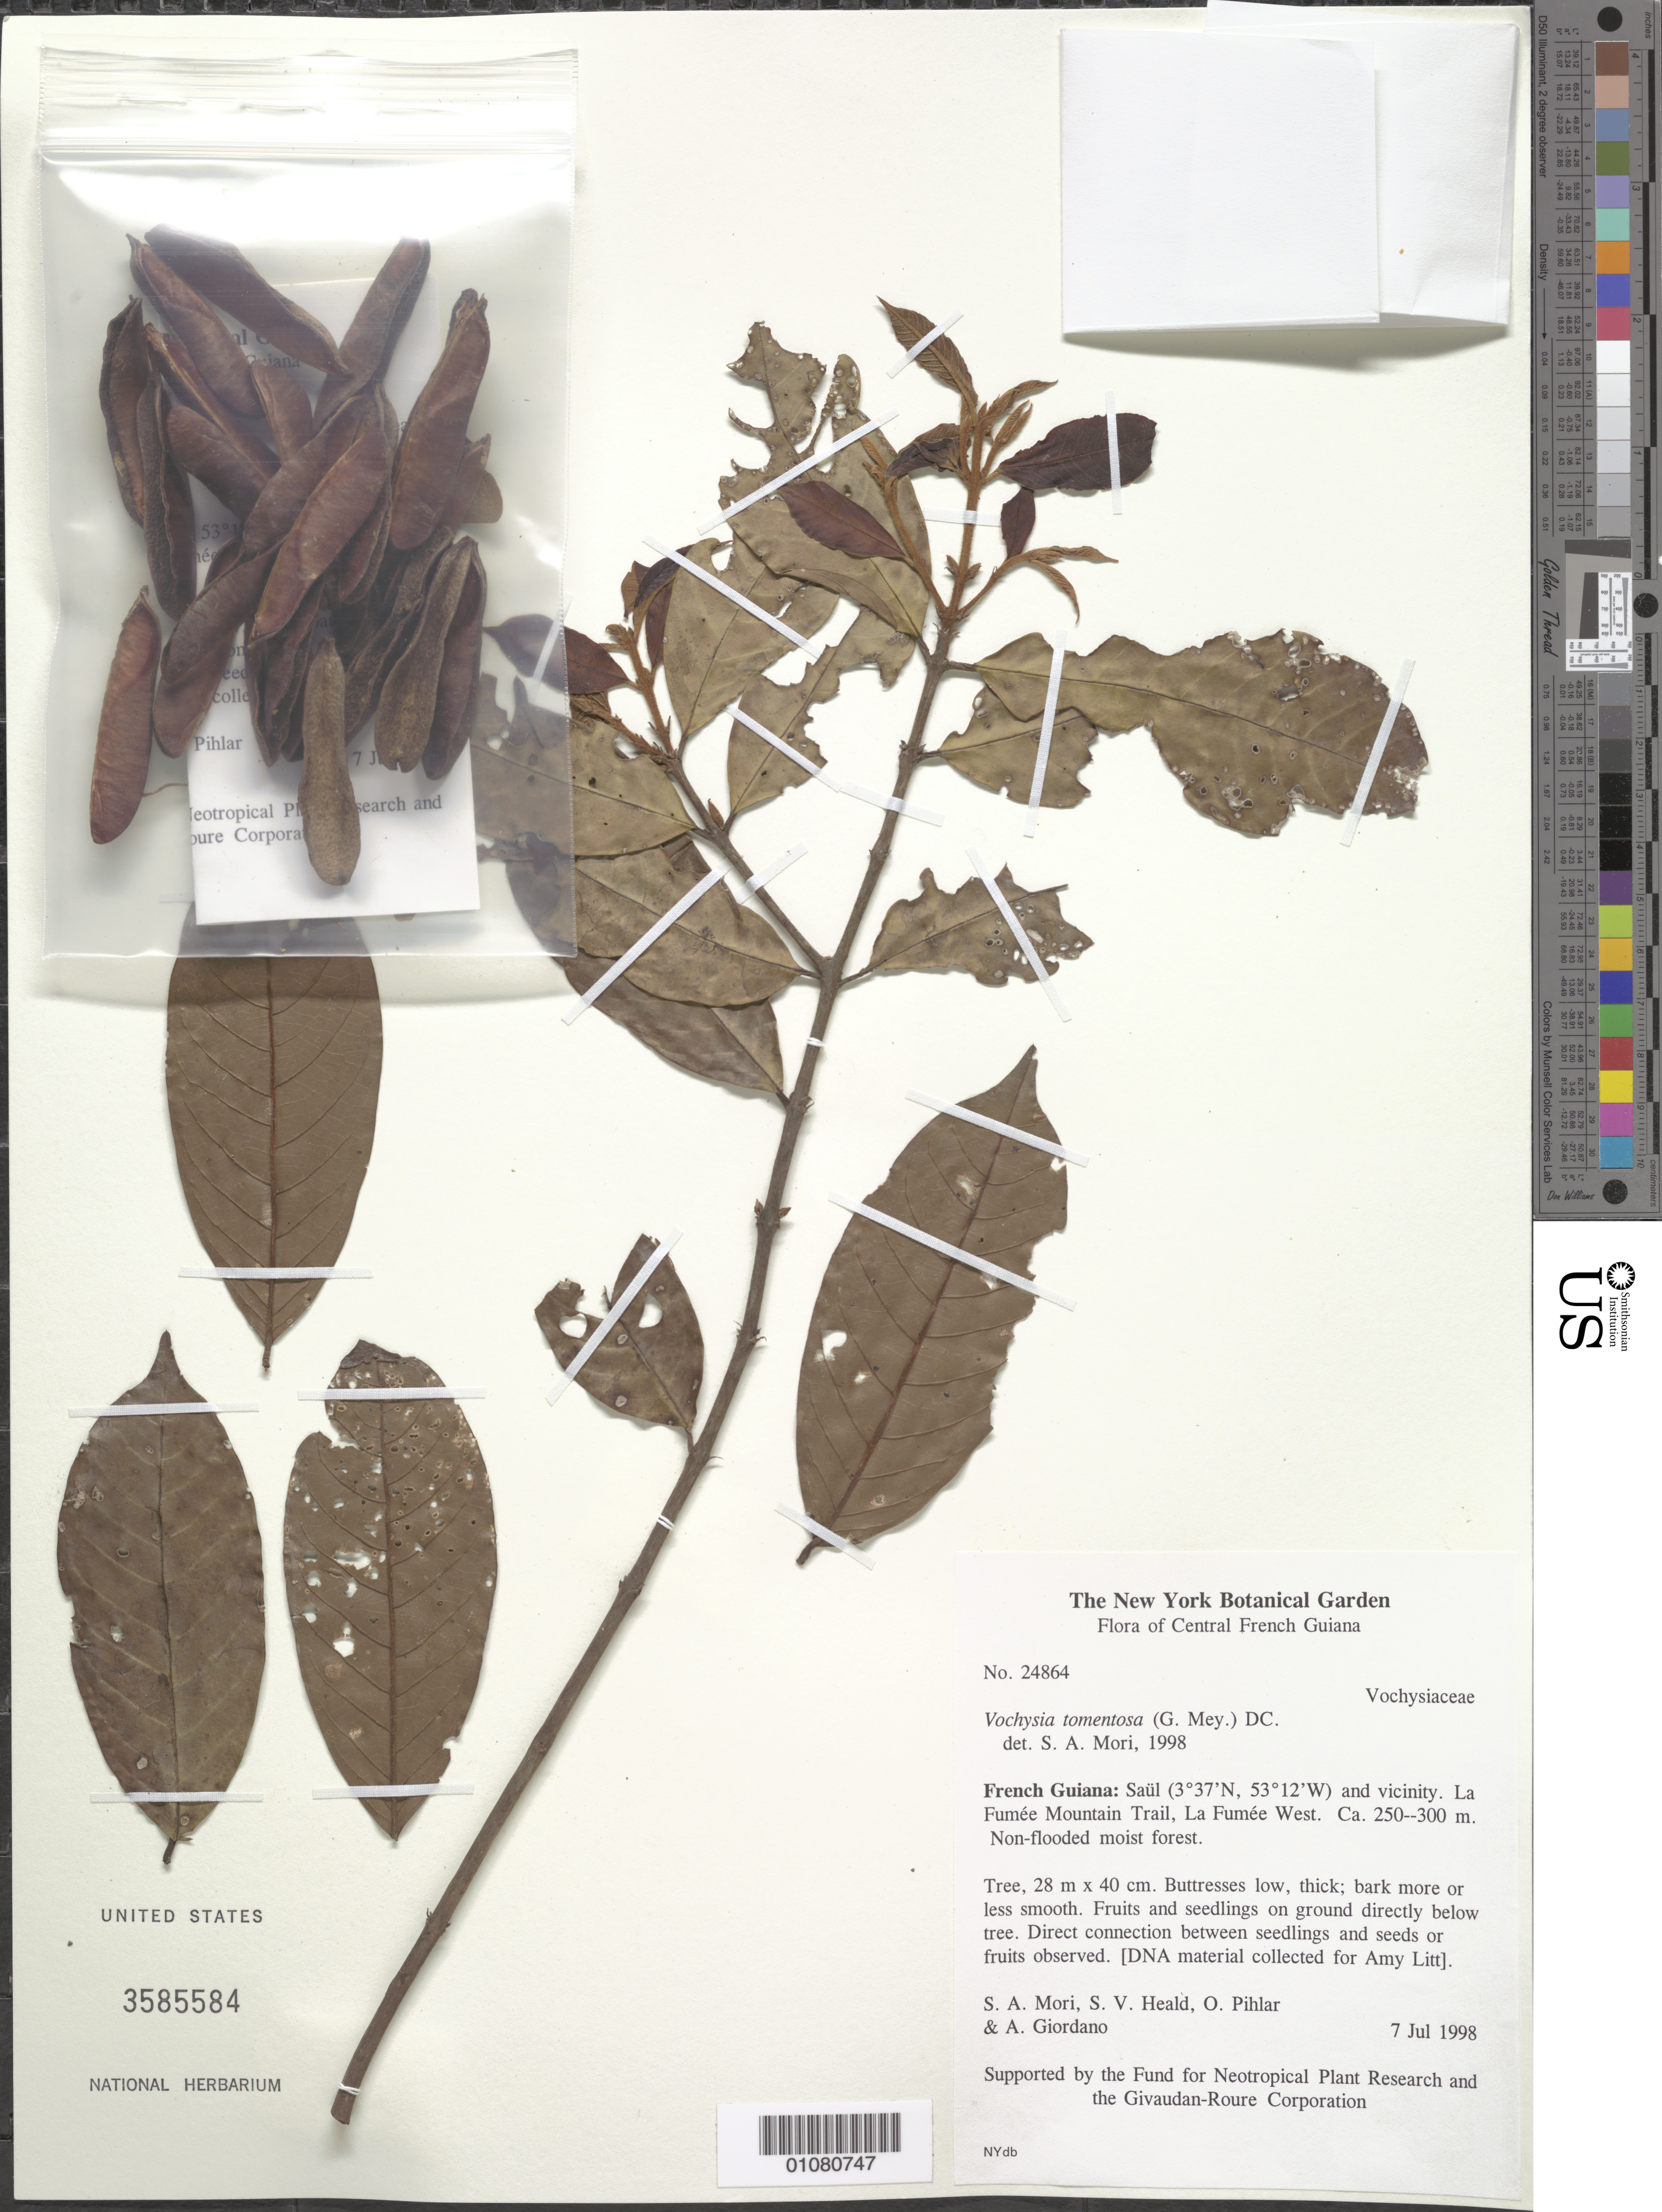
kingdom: Plantae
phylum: Tracheophyta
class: Magnoliopsida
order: Myrtales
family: Vochysiaceae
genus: Vochysia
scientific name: Vochysia tomentosa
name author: (G. Mey.) DC.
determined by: Mori, Scott A.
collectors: S. Mori, S. Heald, O. Pihlar & A. Giordano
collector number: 24868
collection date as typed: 7-Jul-98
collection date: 1998-07-07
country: French Guiana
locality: Saül and vic., La Fumée Mountain Trail, La Fumée West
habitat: Non-flooded moist forest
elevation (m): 250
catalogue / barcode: US 3585584